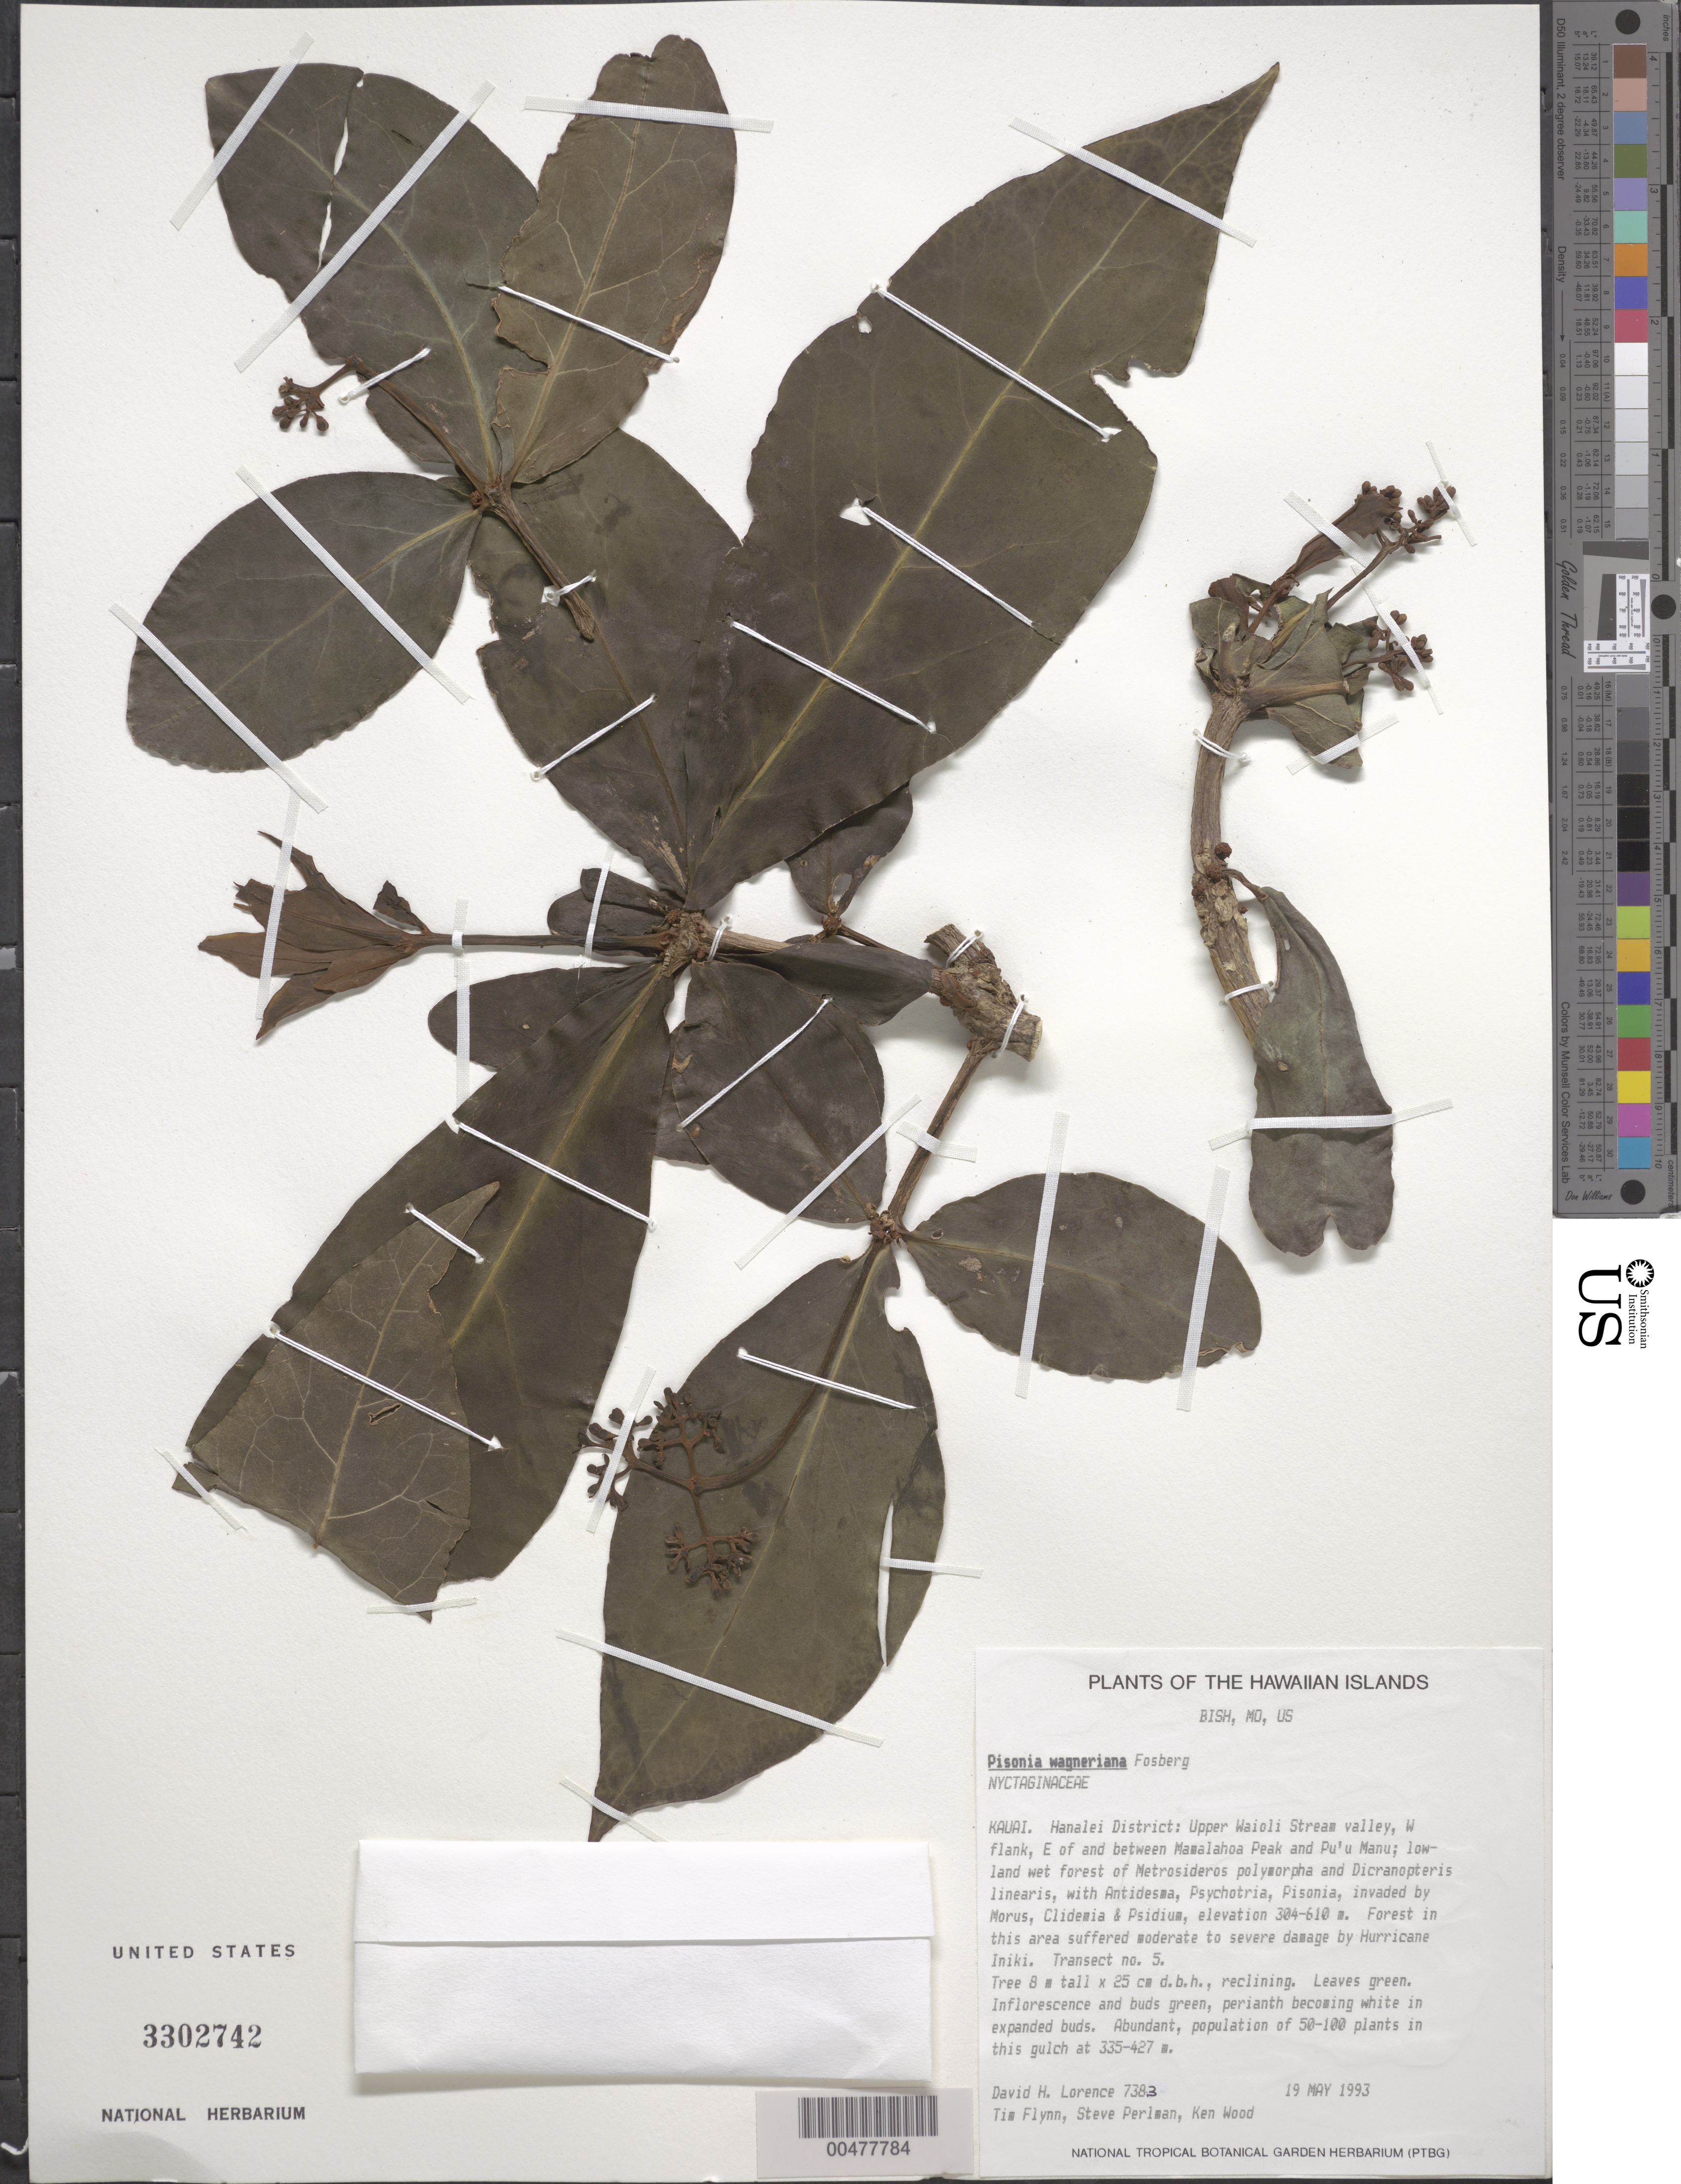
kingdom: Plantae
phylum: Tracheophyta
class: Magnoliopsida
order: Caryophyllales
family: Nyctaginaceae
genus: Ceodes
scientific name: Ceodes wagneriana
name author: (Fosberg) Rossetto & Caraballo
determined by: Wagner, W. L., (BOT), Smithsonian Institution - National Museum of Natural History (UNITED STATES)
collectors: D. Lorence, T. W. Flynn, S. P. Perlman & K. Wood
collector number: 7383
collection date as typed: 19 May 1993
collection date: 1993-05-19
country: United States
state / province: Hawaii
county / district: Kauai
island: Kaua'i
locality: Hanalei Dist., Upper Waioli Stream valley, W flank, E of and between Mamalahoa Peak and Puu Manu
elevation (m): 335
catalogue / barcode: US 3302742